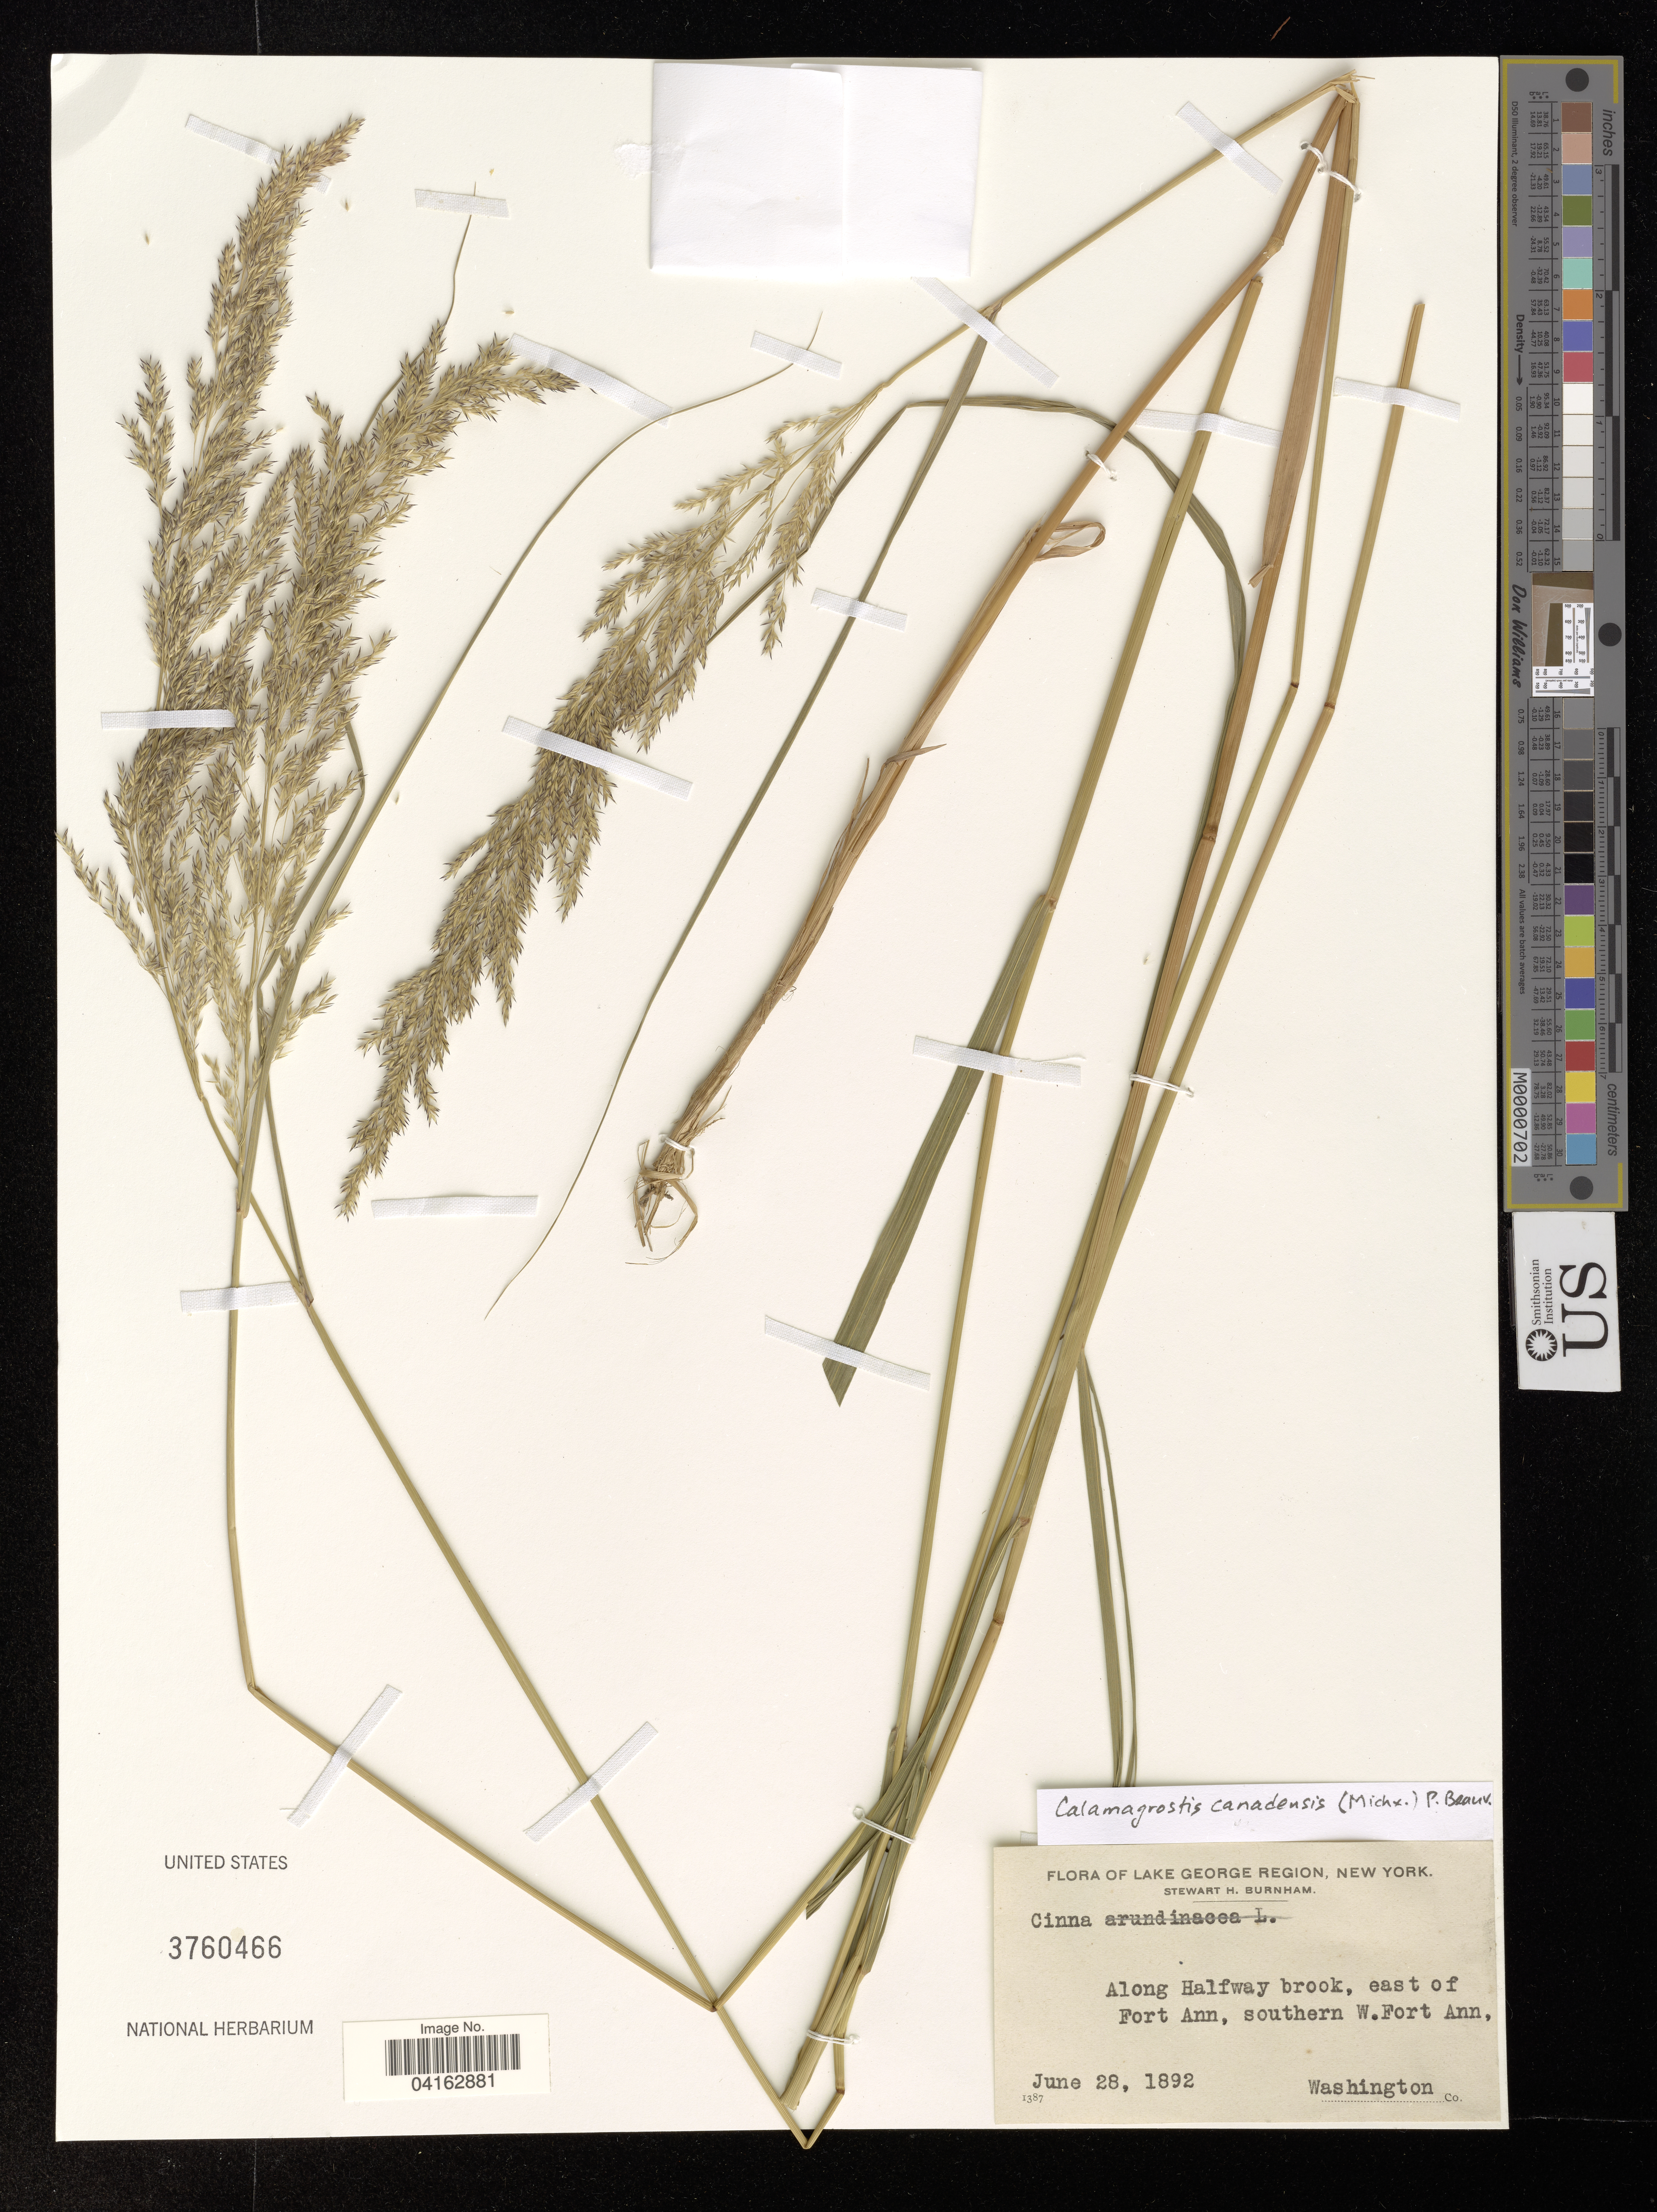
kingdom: Plantae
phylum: Tracheophyta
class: Liliopsida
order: Poales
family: Poaceae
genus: Calamagrostis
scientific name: Calamagrostis canadensis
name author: (Michx.) P. Beauv.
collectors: S. Burnham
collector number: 1387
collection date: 1892-06-28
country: United States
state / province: New York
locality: Lake George Region. Along Halfway brook, east of Fort Ann, southern W. Fort Ann, Washington Co.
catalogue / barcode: US 3760466